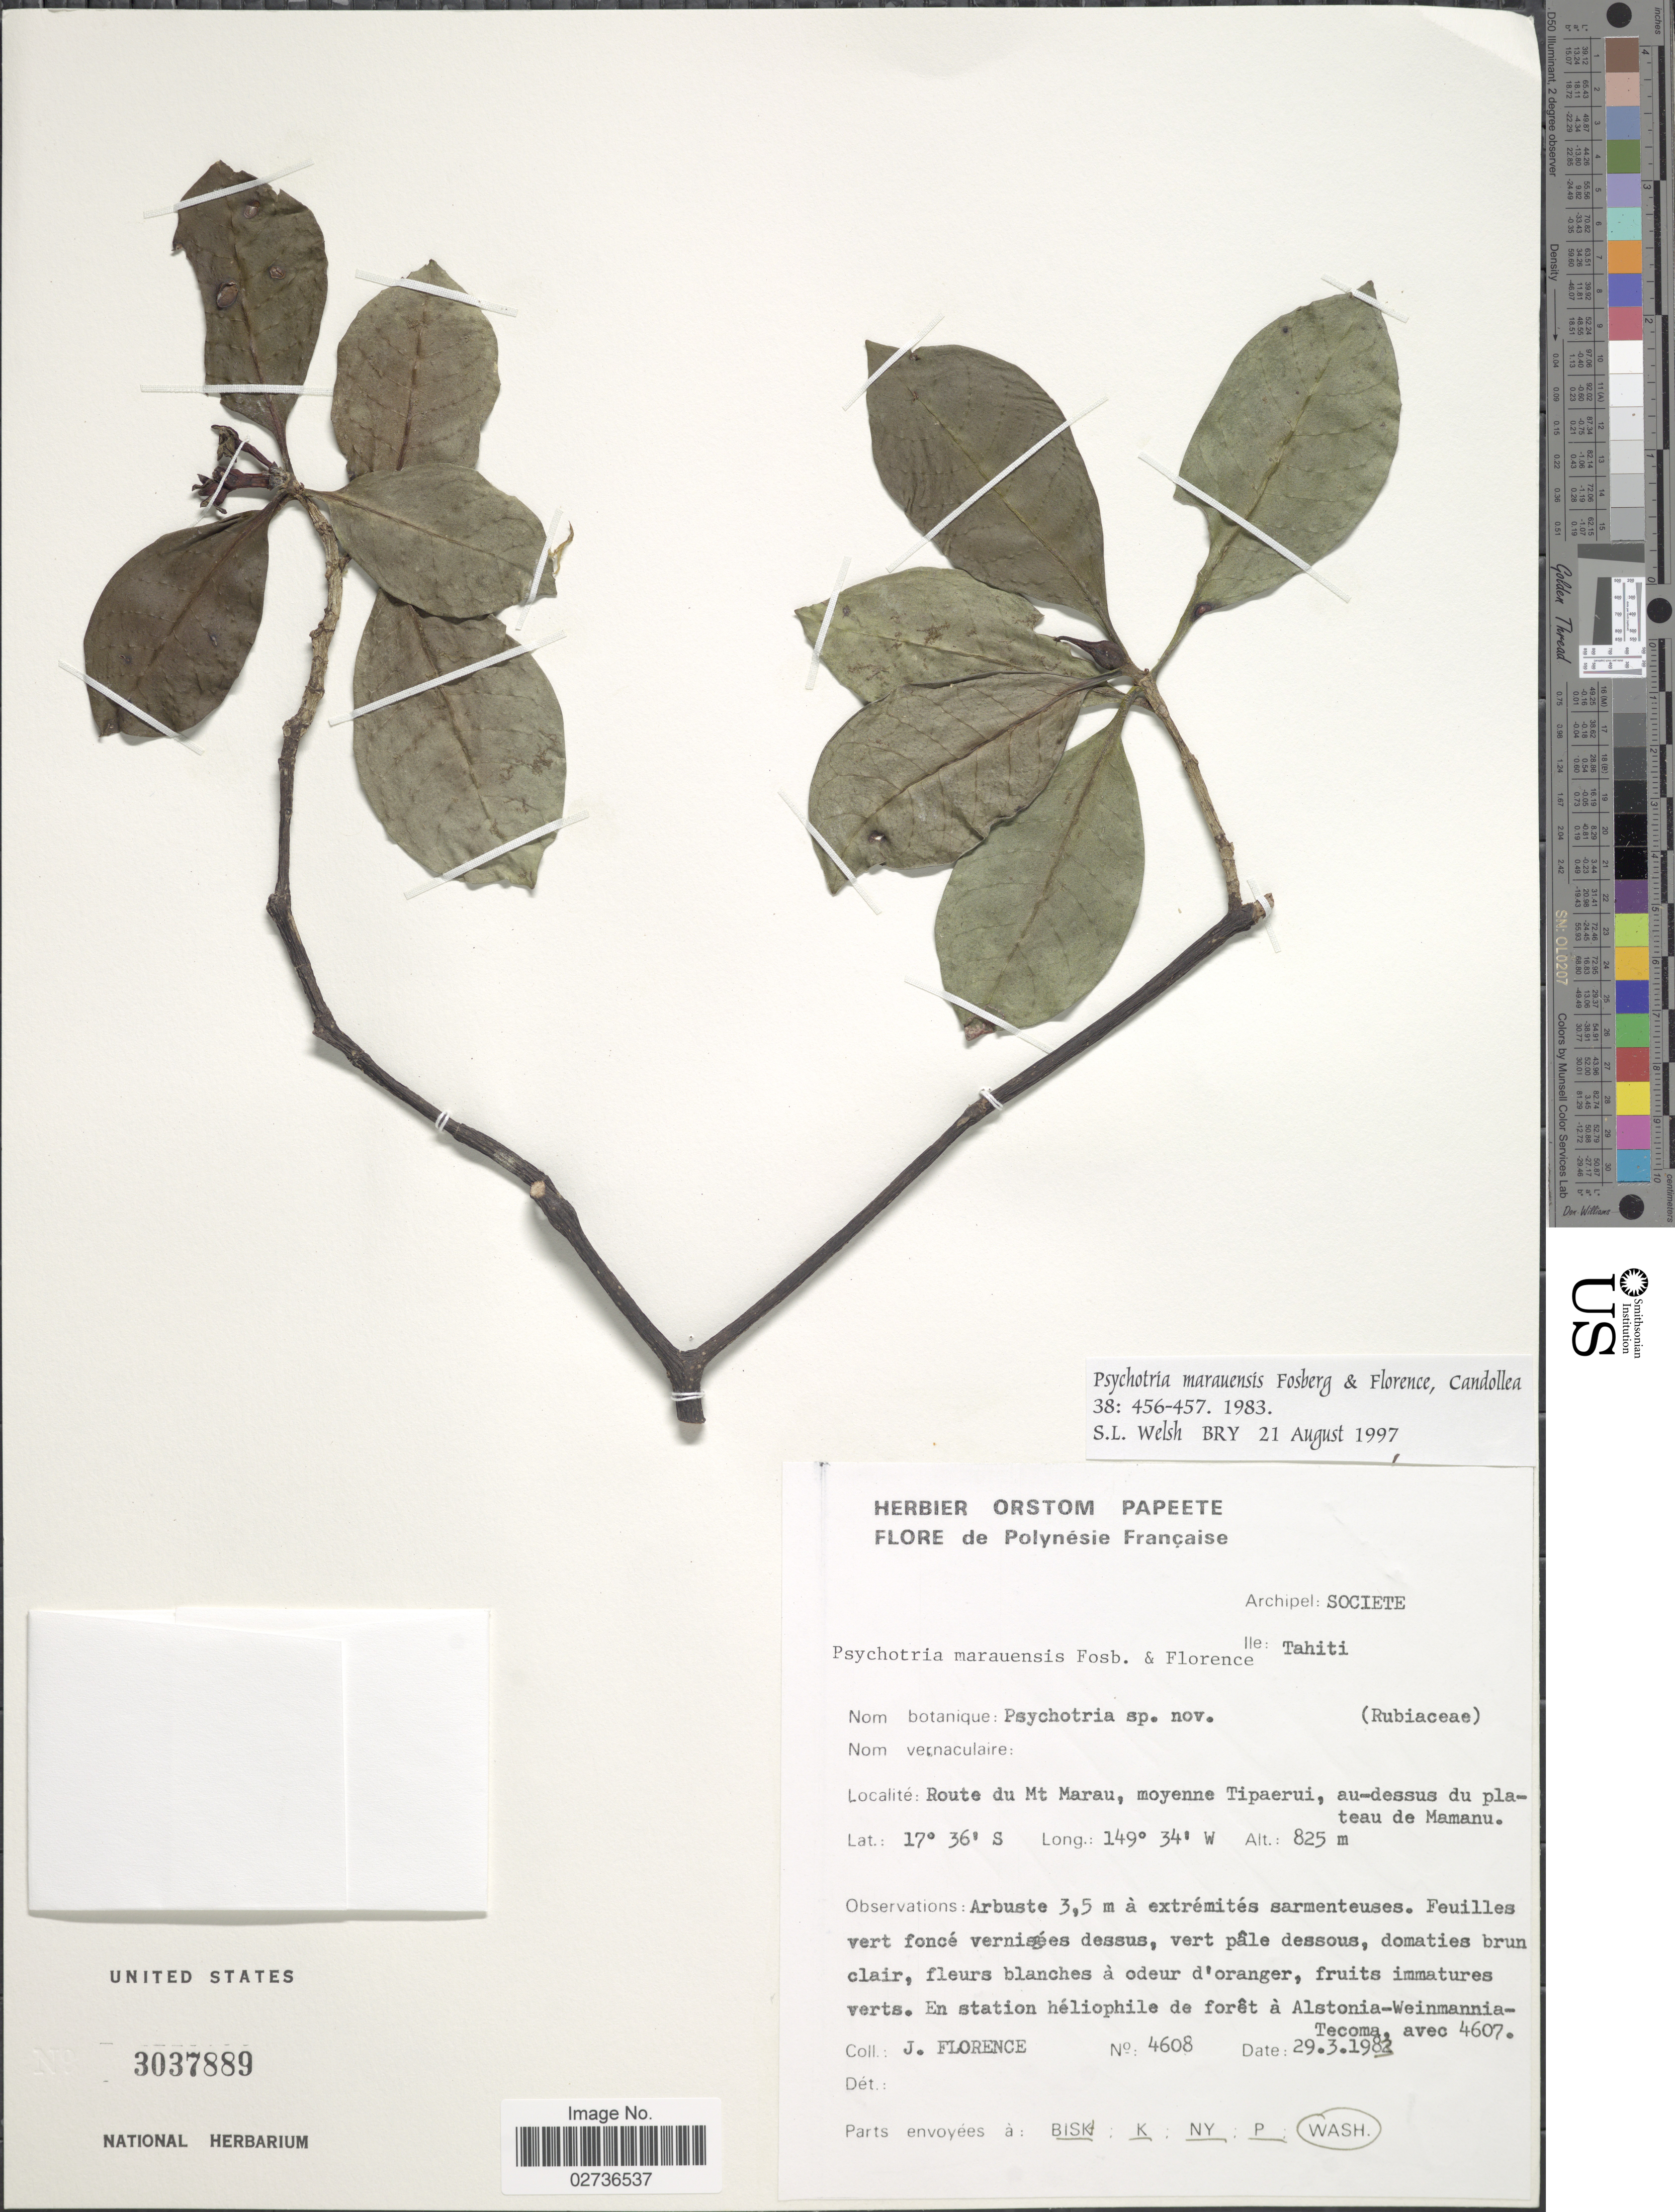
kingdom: Plantae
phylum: Tracheophyta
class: Magnoliopsida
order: Gentianales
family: Rubiaceae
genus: Psychotria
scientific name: Psychotria marauensis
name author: Fosberg & J. Florence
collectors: J. Florence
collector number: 4608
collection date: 1982-03-29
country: French Polynesia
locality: Archipel: Societe, Ile: Tahiti, Route du Mt Marau, moyenne Tipaerui, au-dessus du plateau de Mamanu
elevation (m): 825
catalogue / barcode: US 3037889